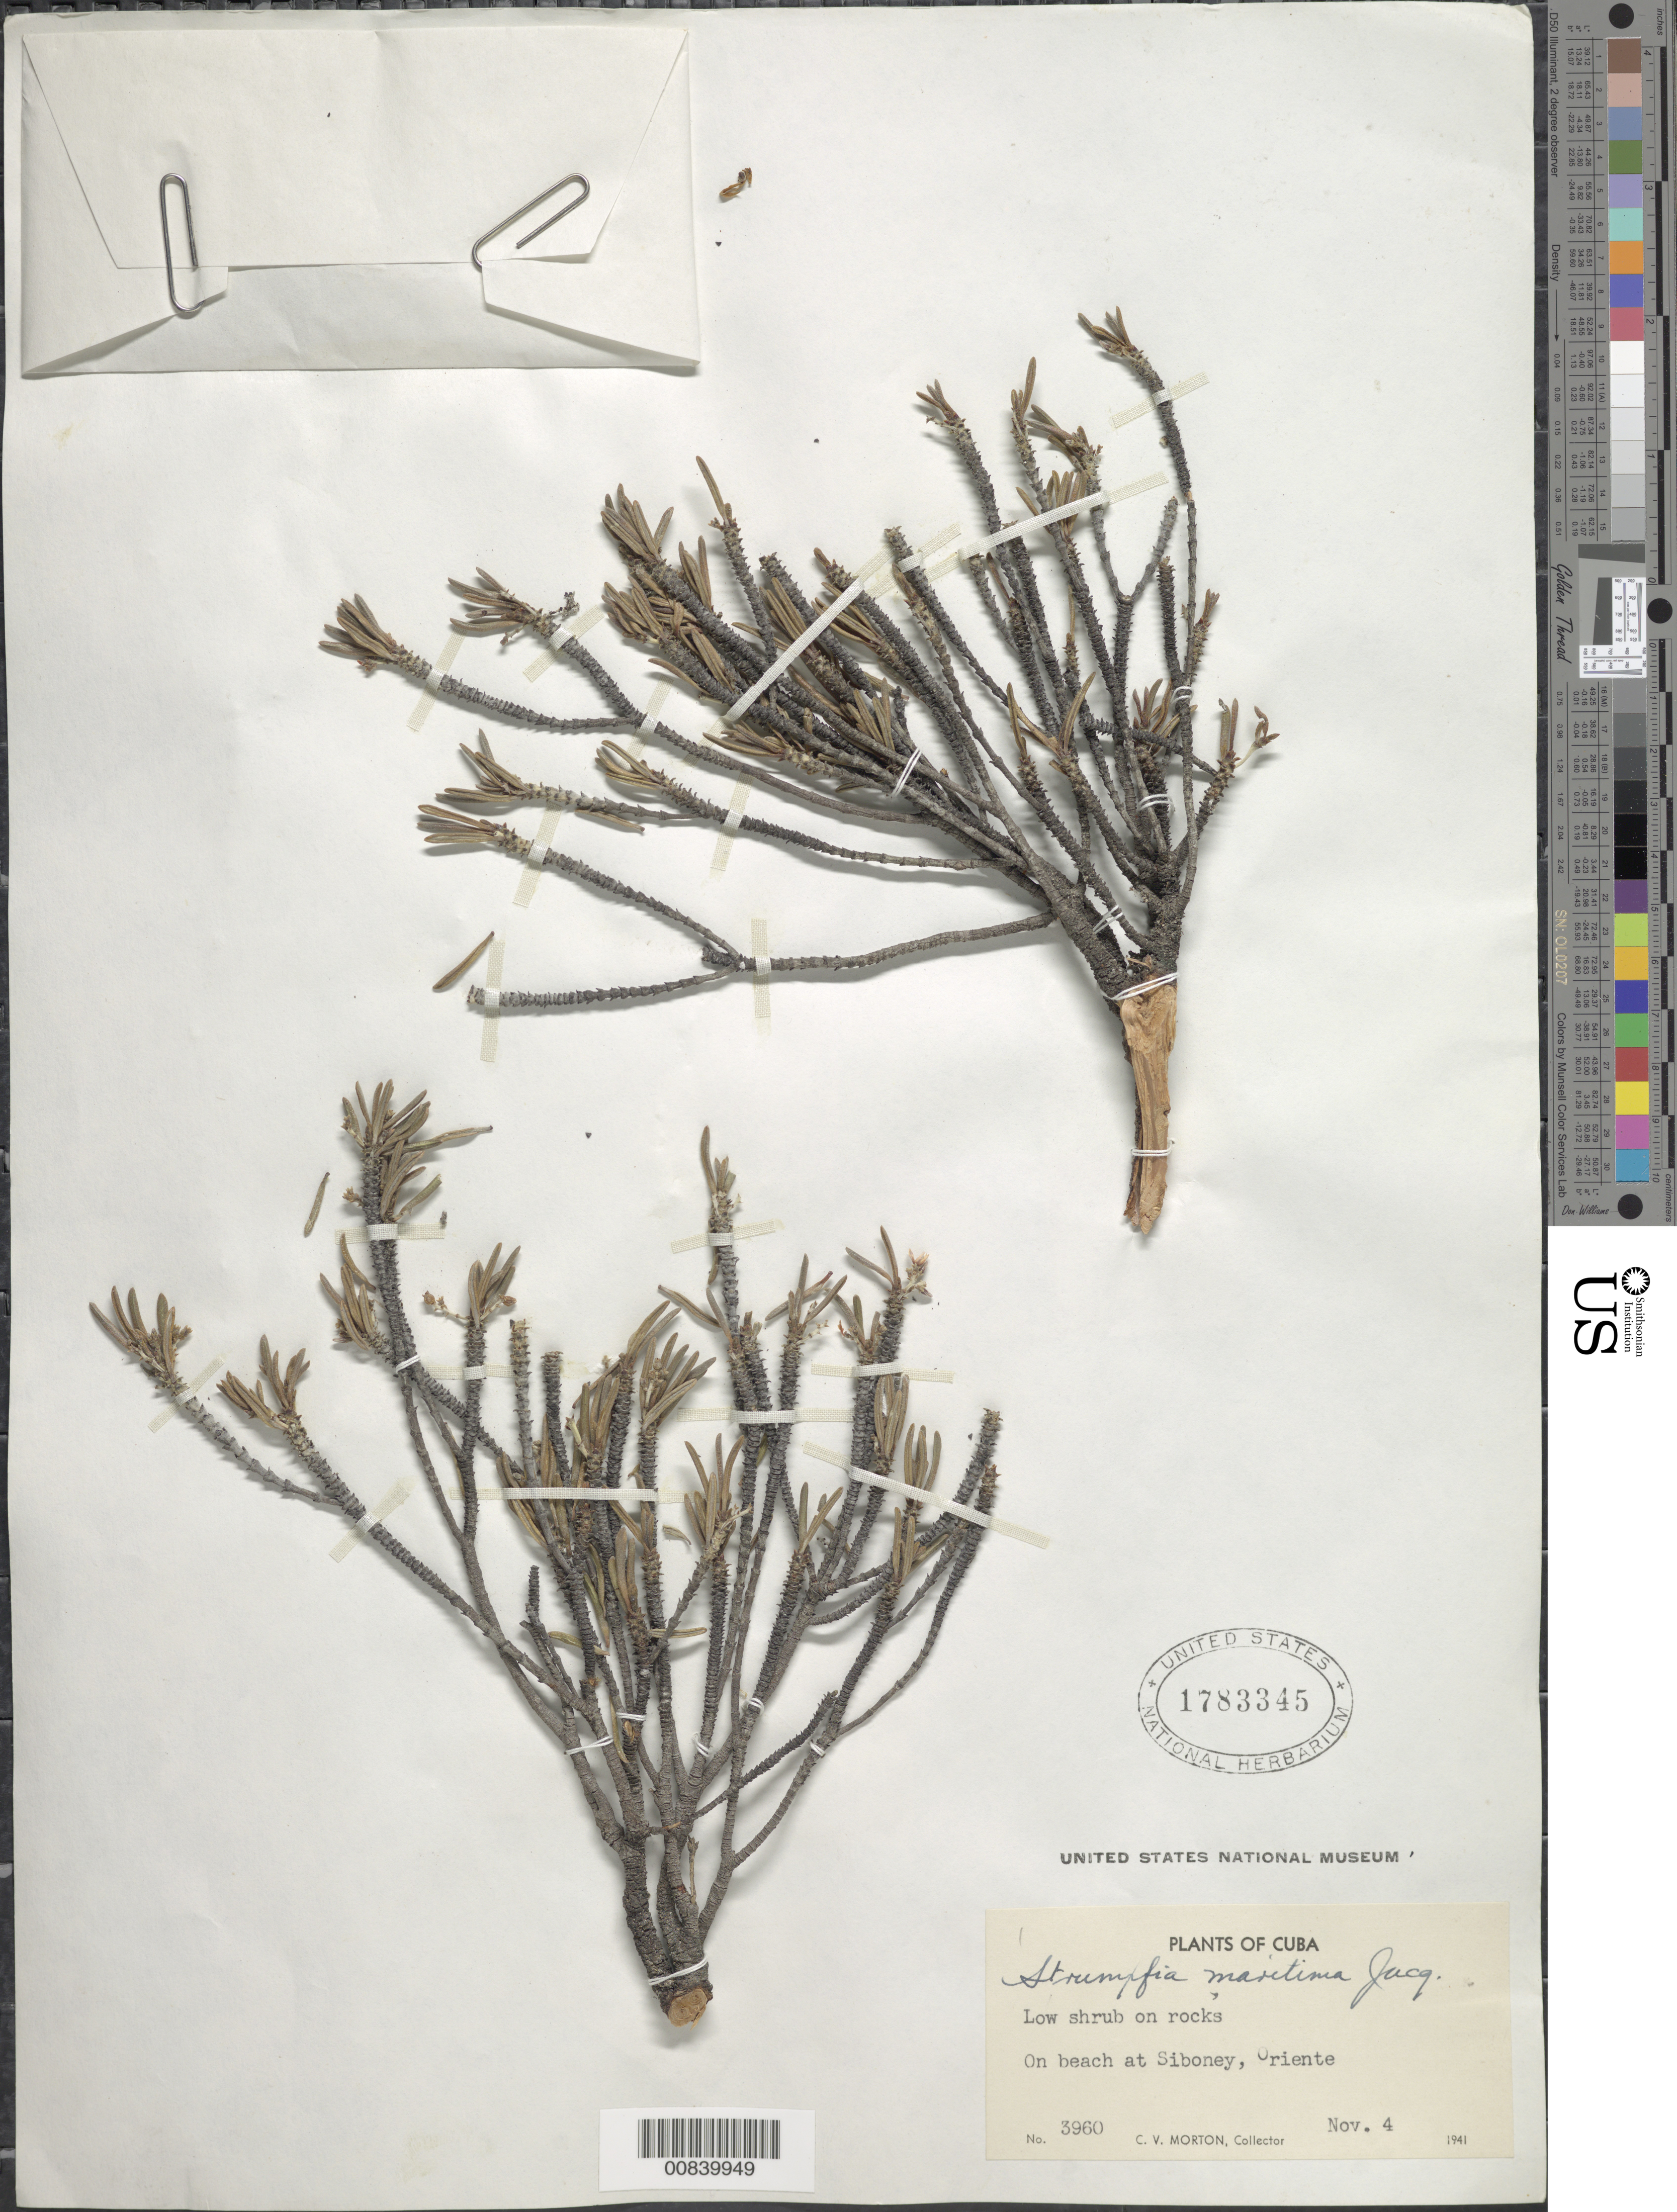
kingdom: Plantae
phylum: Tracheophyta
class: Magnoliopsida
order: Gentianales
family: Rubiaceae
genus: Strumpfia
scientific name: Strumpfia maritima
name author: Jacq.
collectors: C. V. Morton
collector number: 3960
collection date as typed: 04 Nov 1941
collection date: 1941-11-04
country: Cuba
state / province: Oriente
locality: Siboney, on beach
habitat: Beach, on rocks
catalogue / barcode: US 1783345